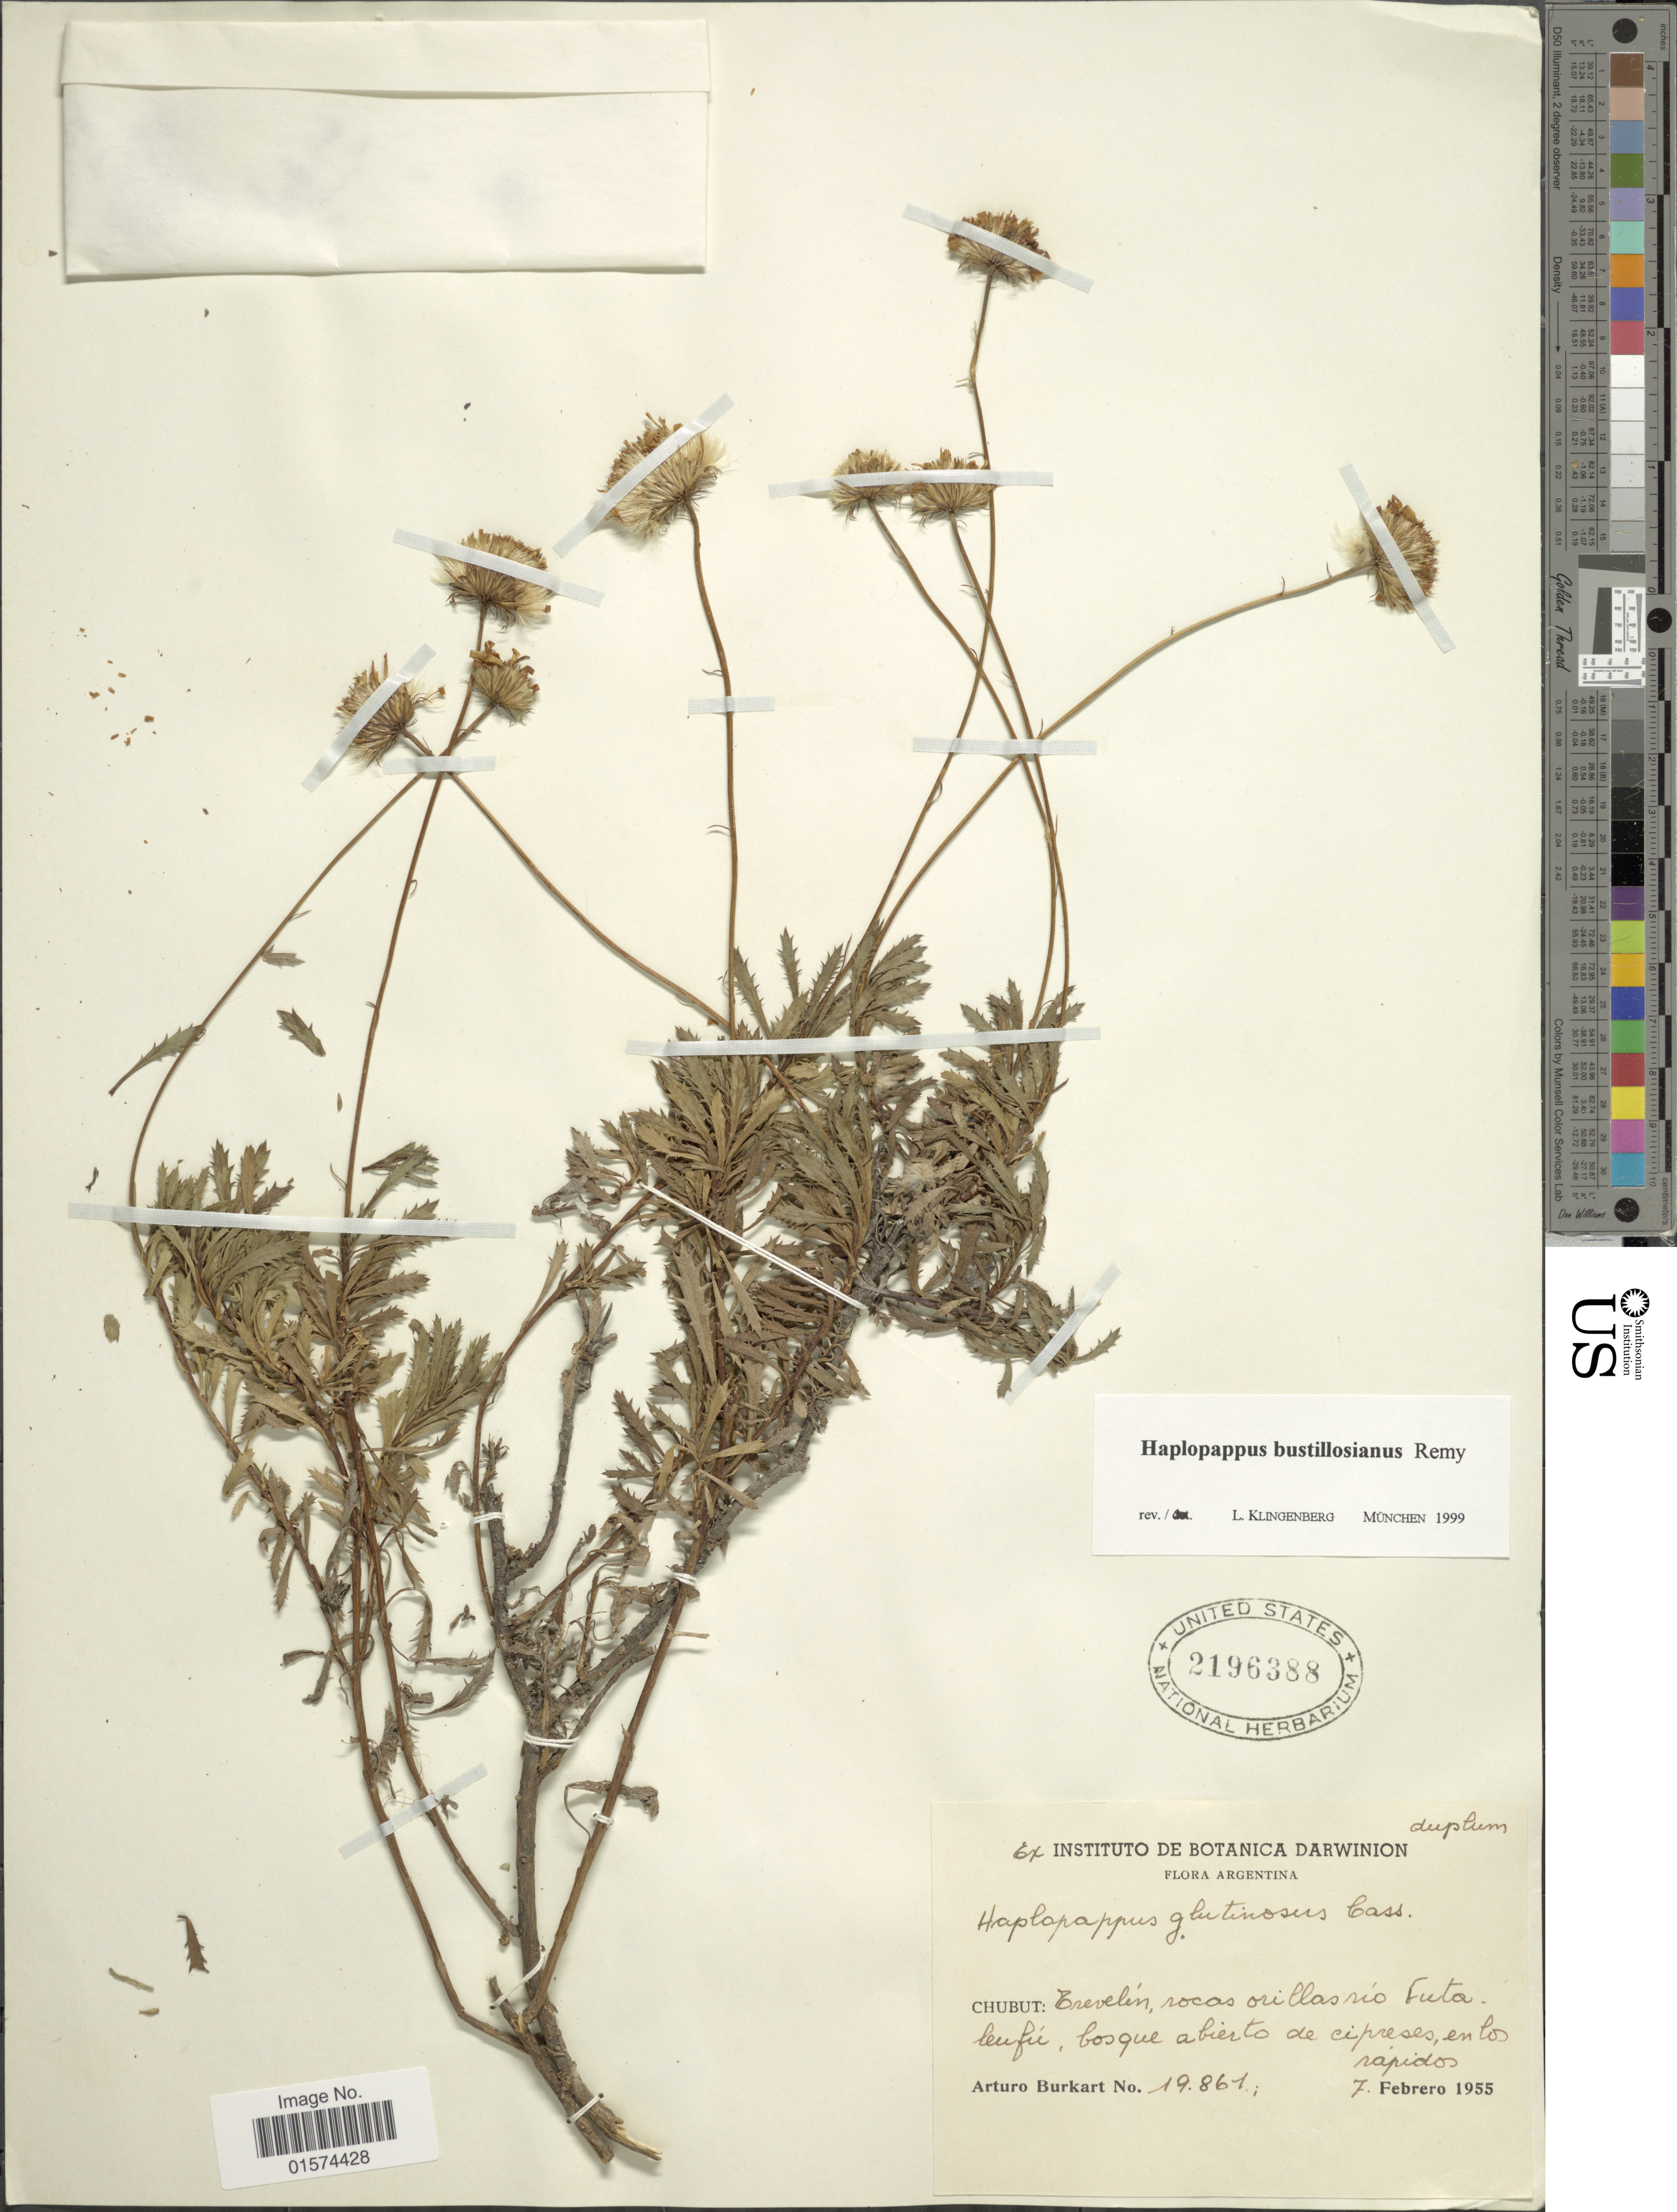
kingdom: Plantae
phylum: Tracheophyta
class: Magnoliopsida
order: Asterales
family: Asteraceae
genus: Haplopappus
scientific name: Haplopappus bustillosianus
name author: J. Rémy in Gay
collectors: A. E. Burkart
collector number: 19861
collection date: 1955-02-07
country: Argentina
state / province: Chubut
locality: Crevelín, rocas orillas río Futa leufí, bosque abierto de cipreses, en los rapidos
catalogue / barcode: US 2196388